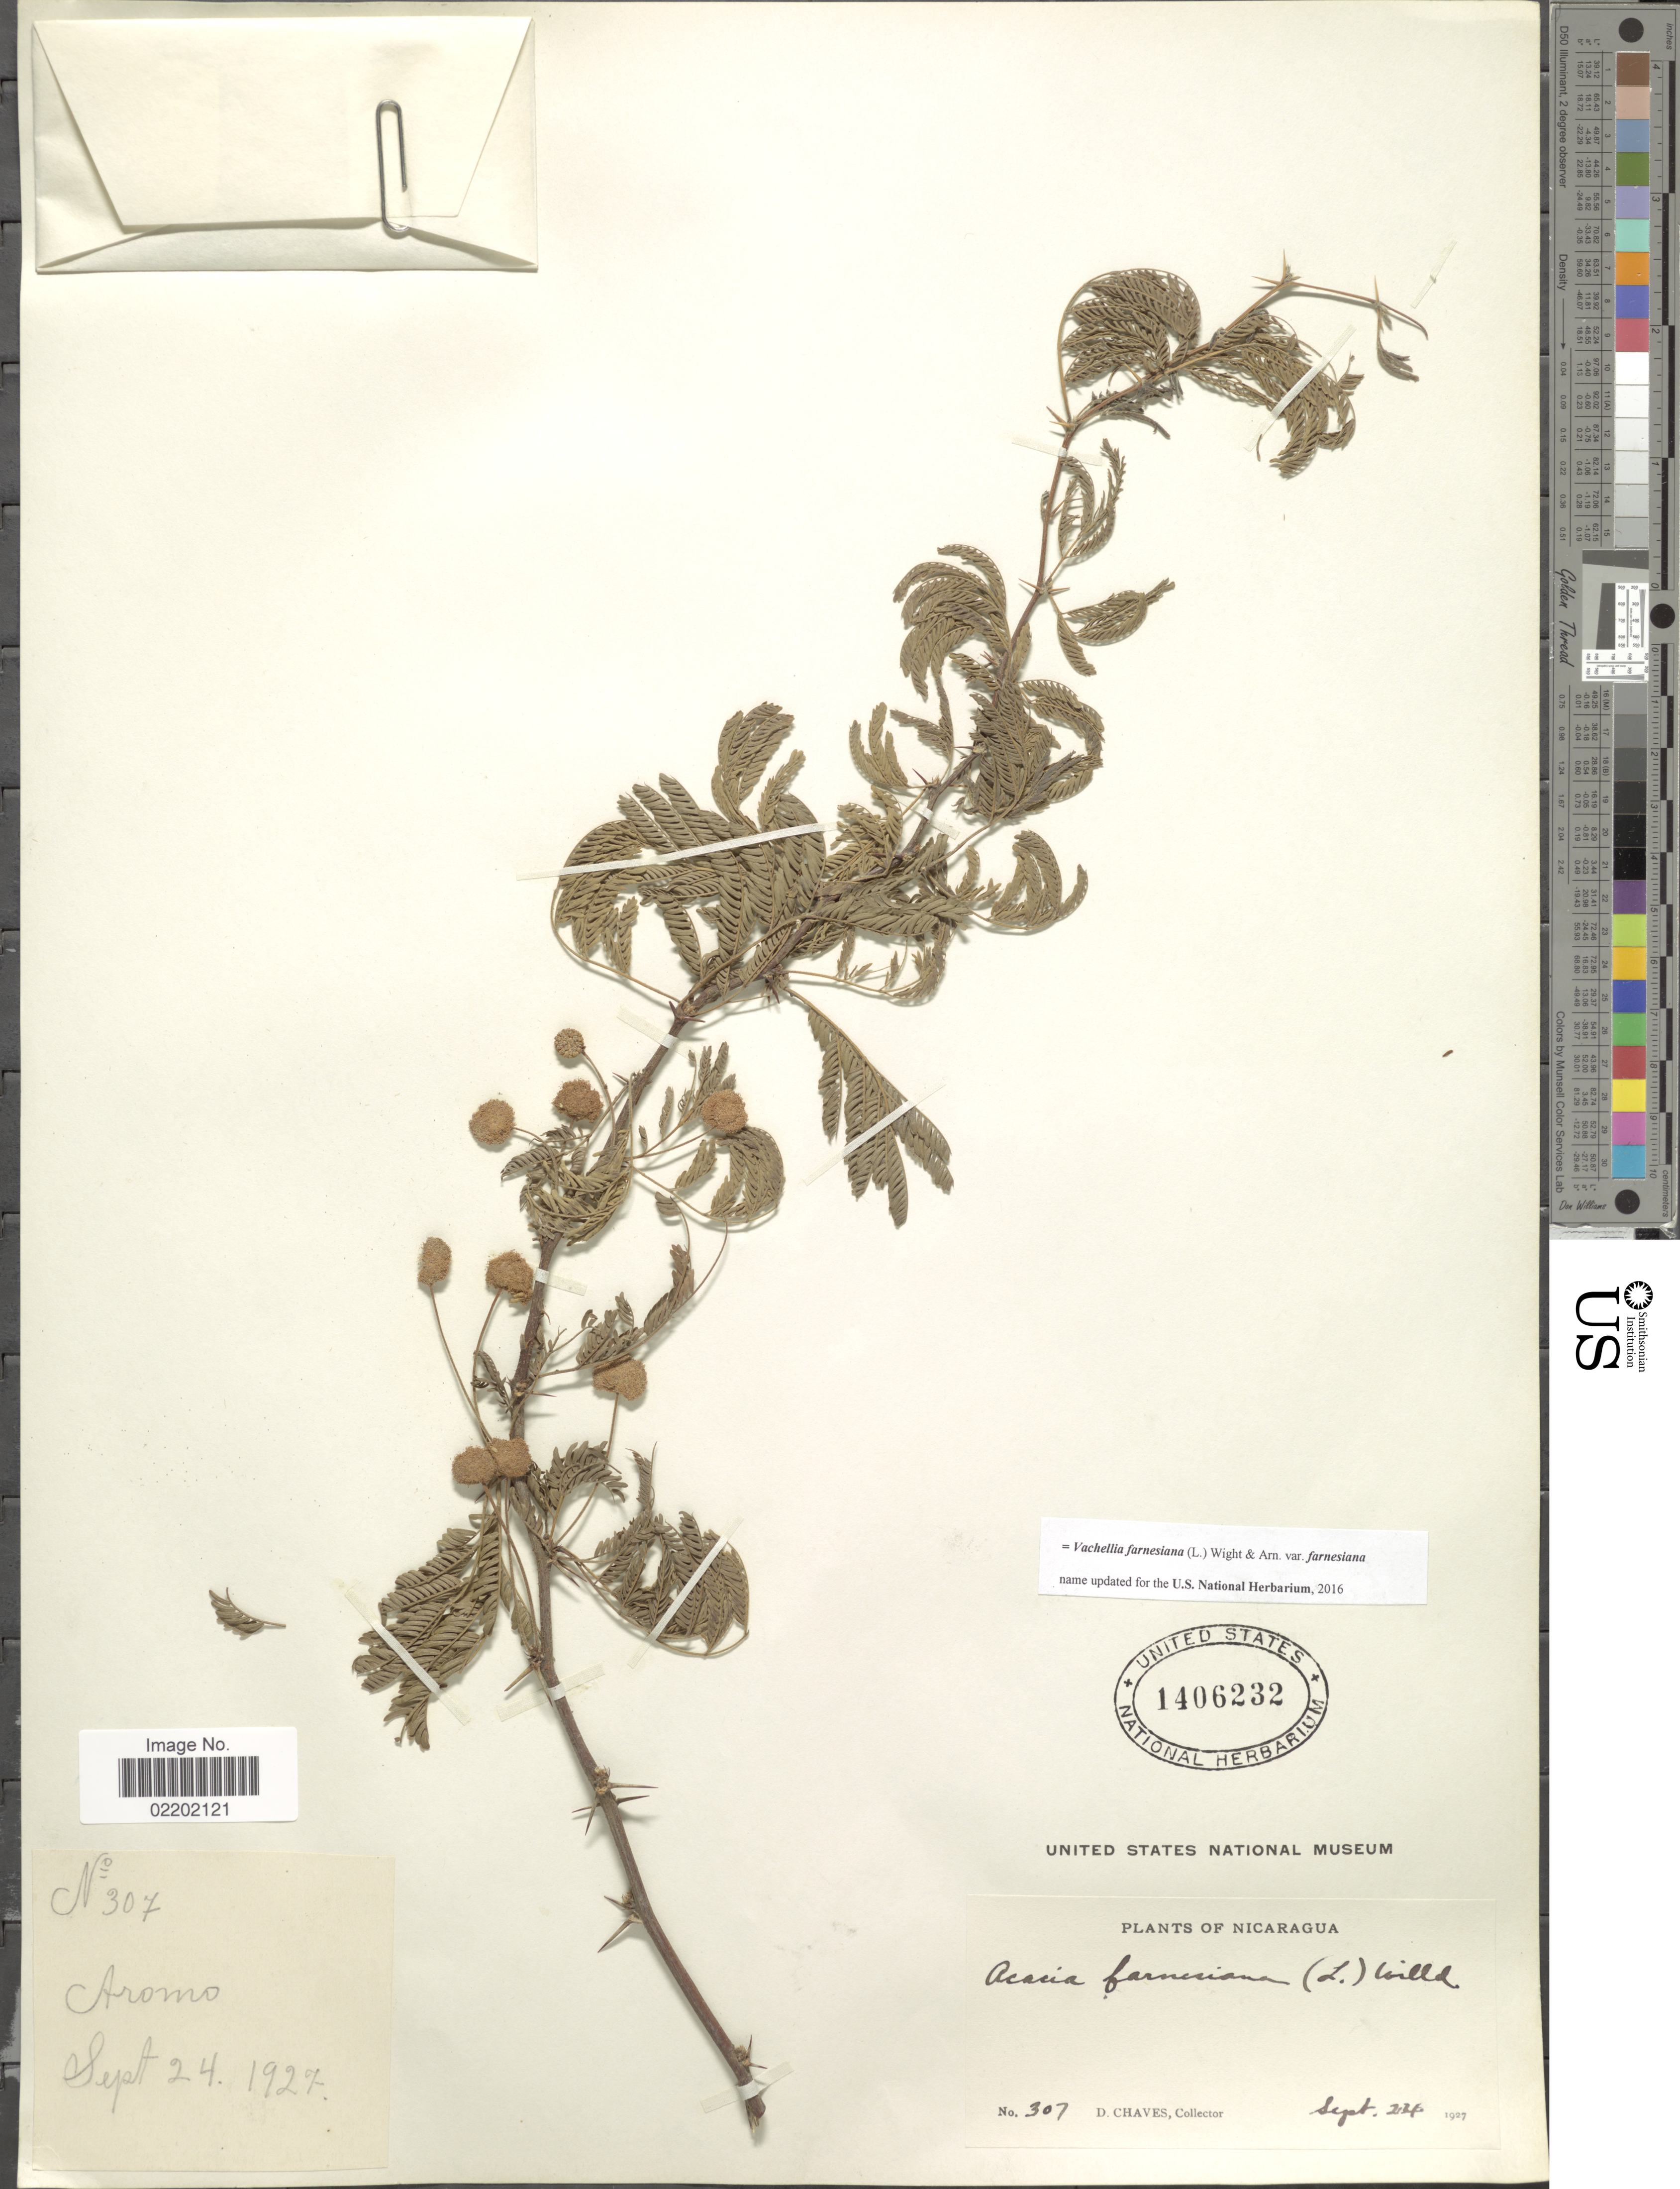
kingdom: Plantae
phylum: Tracheophyta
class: Magnoliopsida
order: Fabales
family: Fabaceae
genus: Vachellia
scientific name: Vachellia farnesiana var. farnesiana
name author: (L.) Wight & Arn.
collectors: D. Chaves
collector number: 307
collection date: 1927-09-24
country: Nicaragua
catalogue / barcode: US 1406232